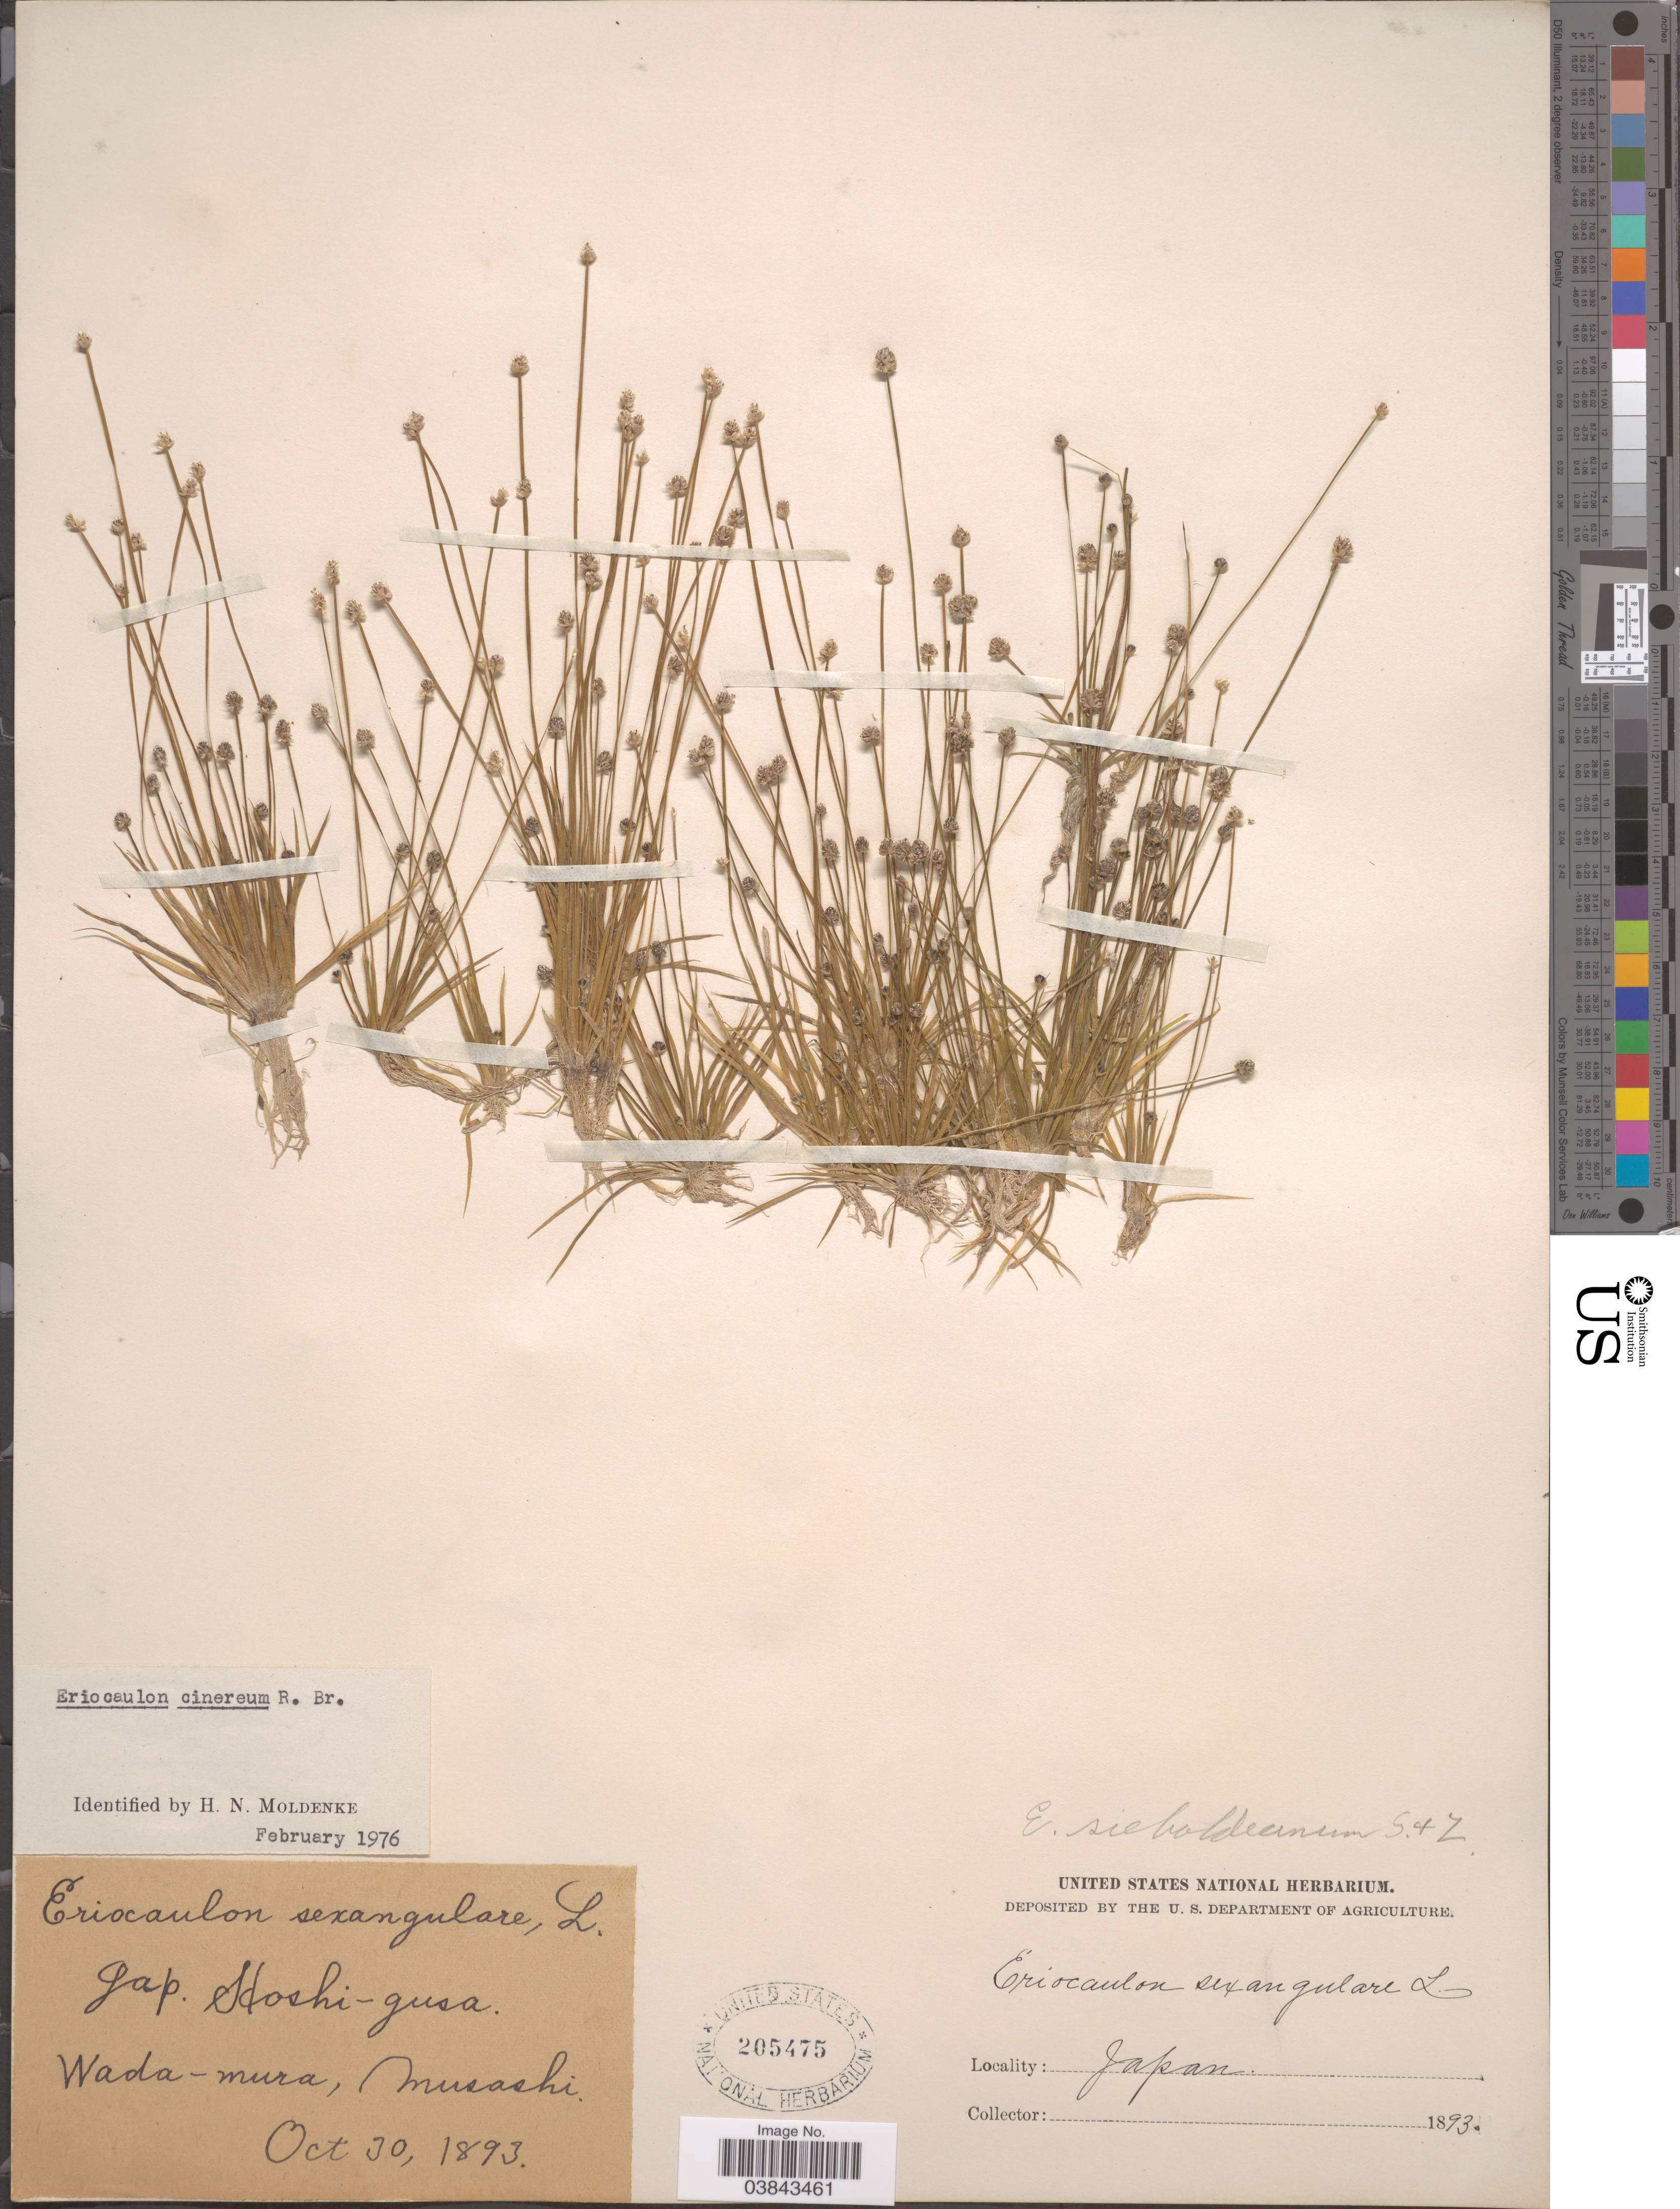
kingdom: Plantae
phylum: Tracheophyta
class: Liliopsida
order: Poales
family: Eriocaulaceae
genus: Eriocaulon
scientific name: Eriocaulon cinereum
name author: R. Br.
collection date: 1893-10-30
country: Japan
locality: Wada-mura, Musashi.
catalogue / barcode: US 205475